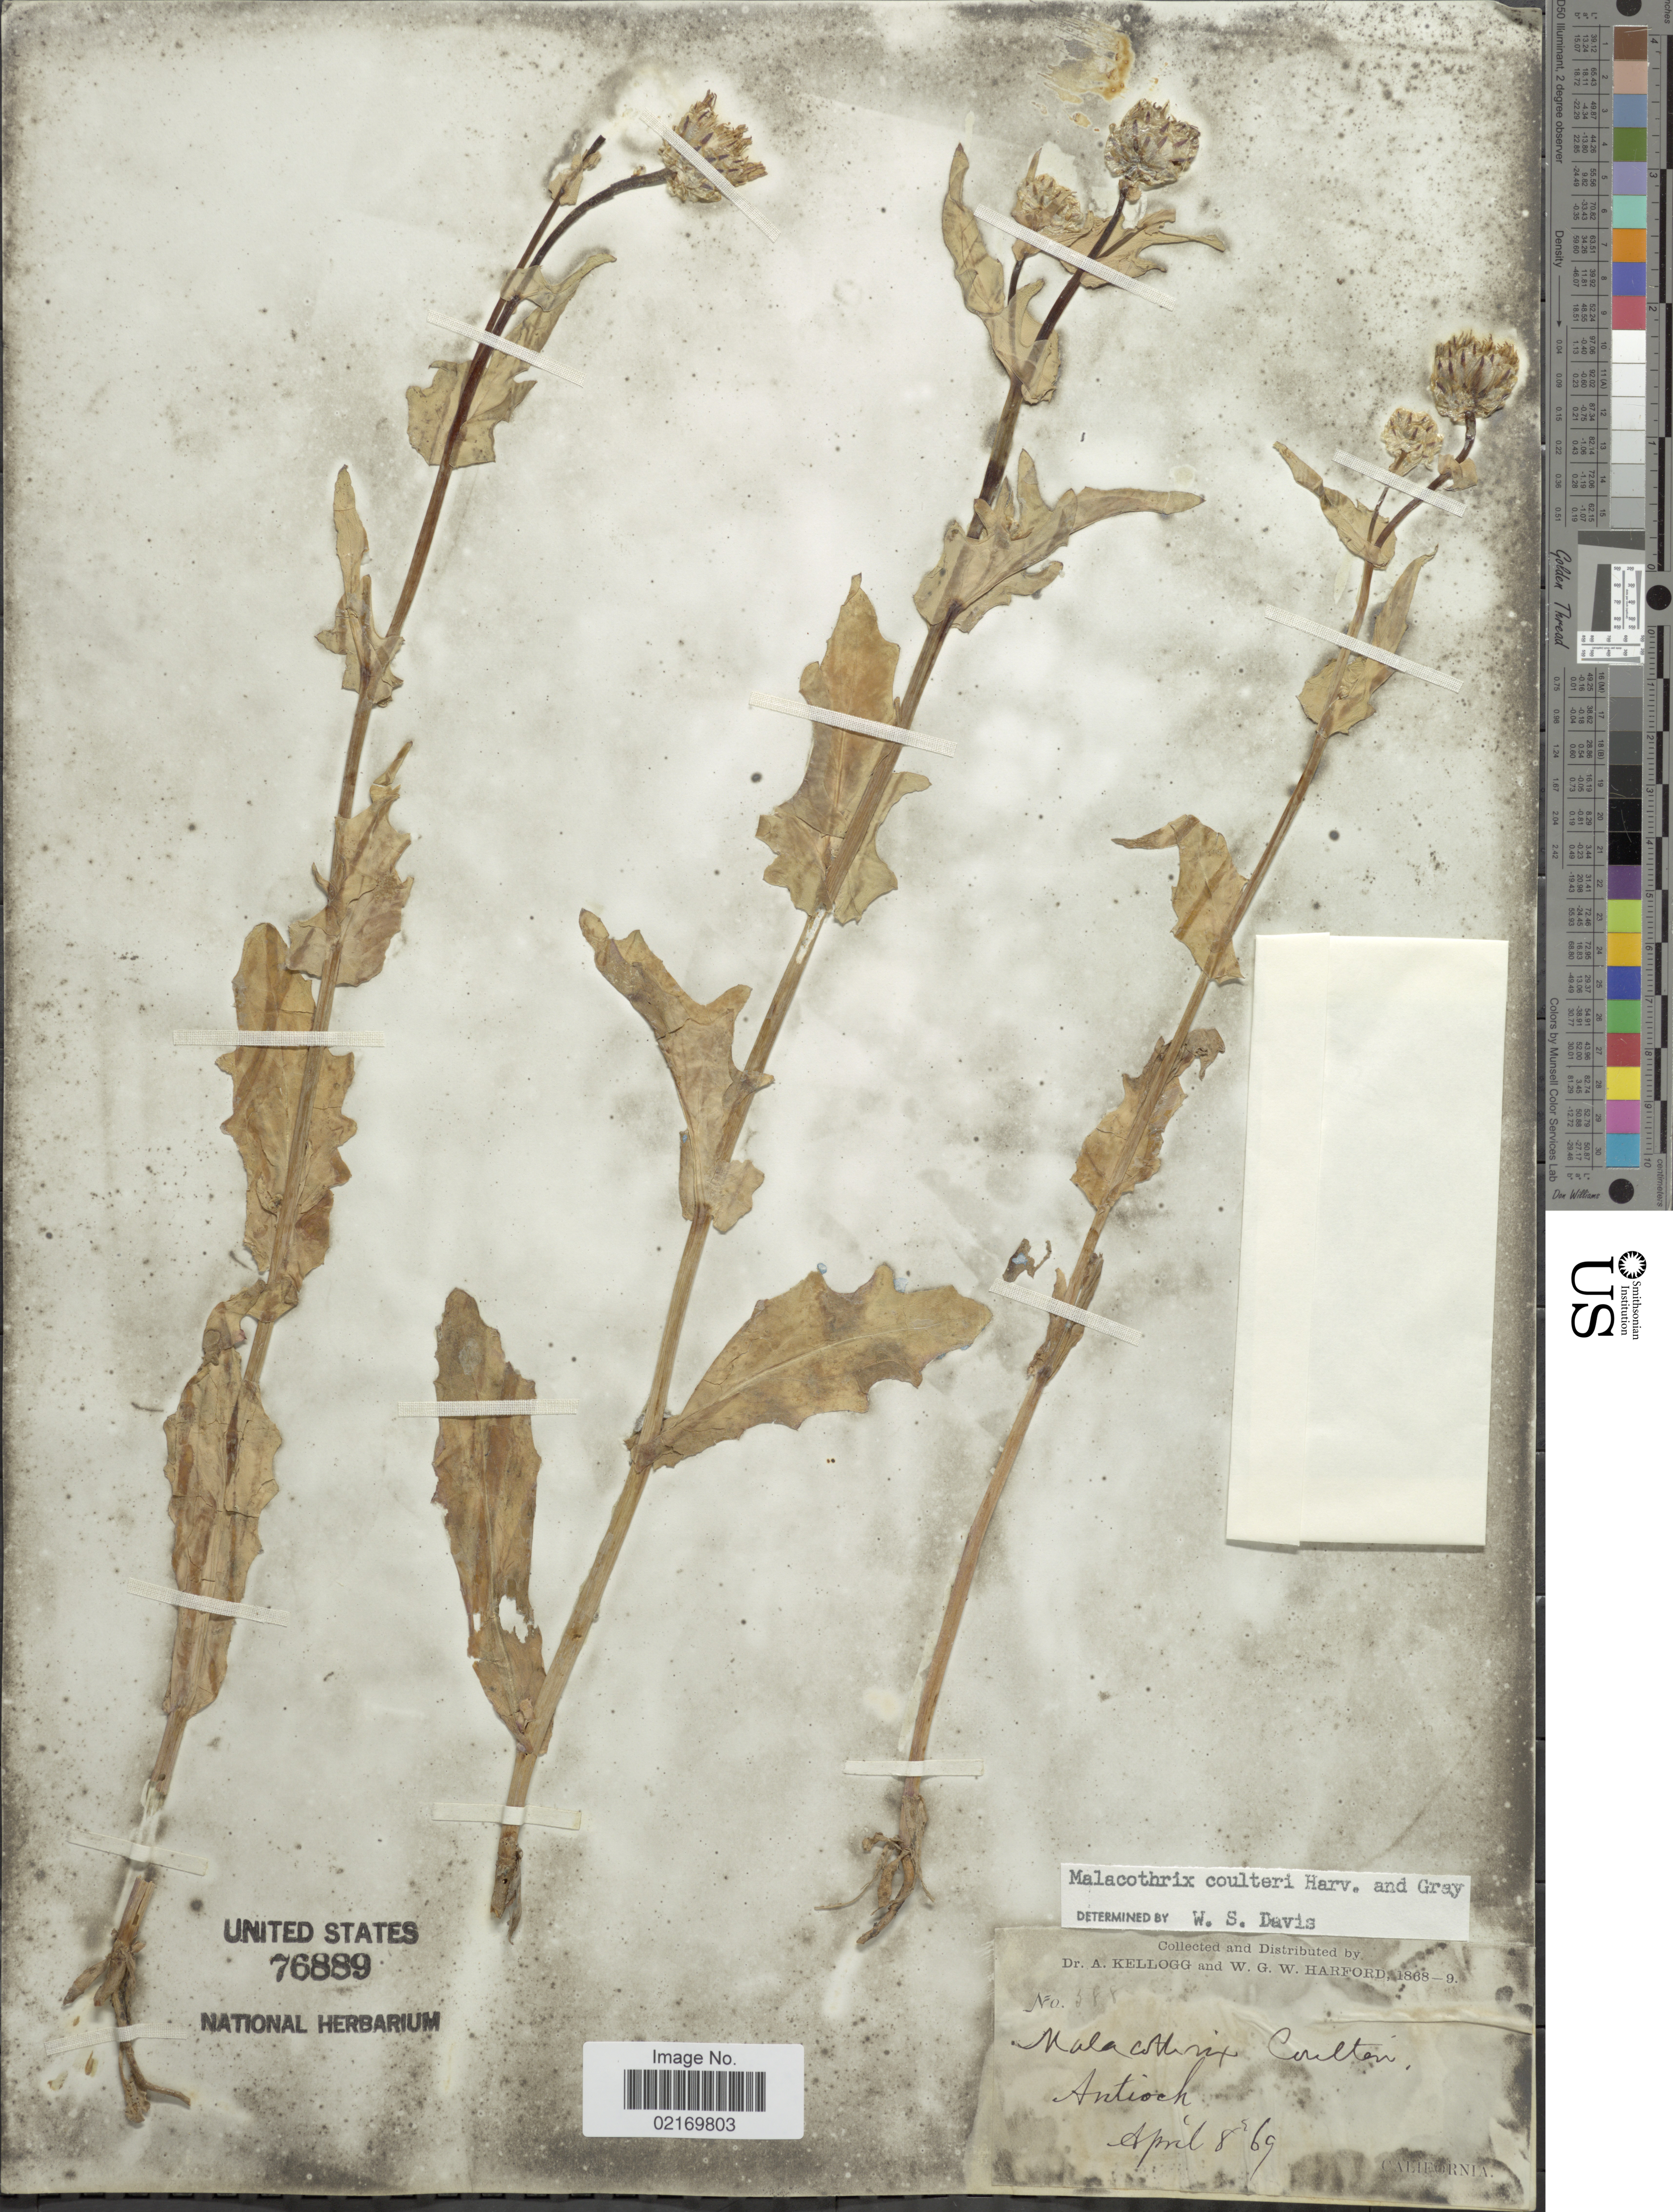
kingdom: Plantae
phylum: Tracheophyta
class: Magnoliopsida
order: Asterales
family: Asteraceae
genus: Malacothrix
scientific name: Malacothrix coulteri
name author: Harv. & A. Gray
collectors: A. Kellogg & W. G. W. Harford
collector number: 388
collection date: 1869-04-08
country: United States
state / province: California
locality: Antioch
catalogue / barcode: US 76889